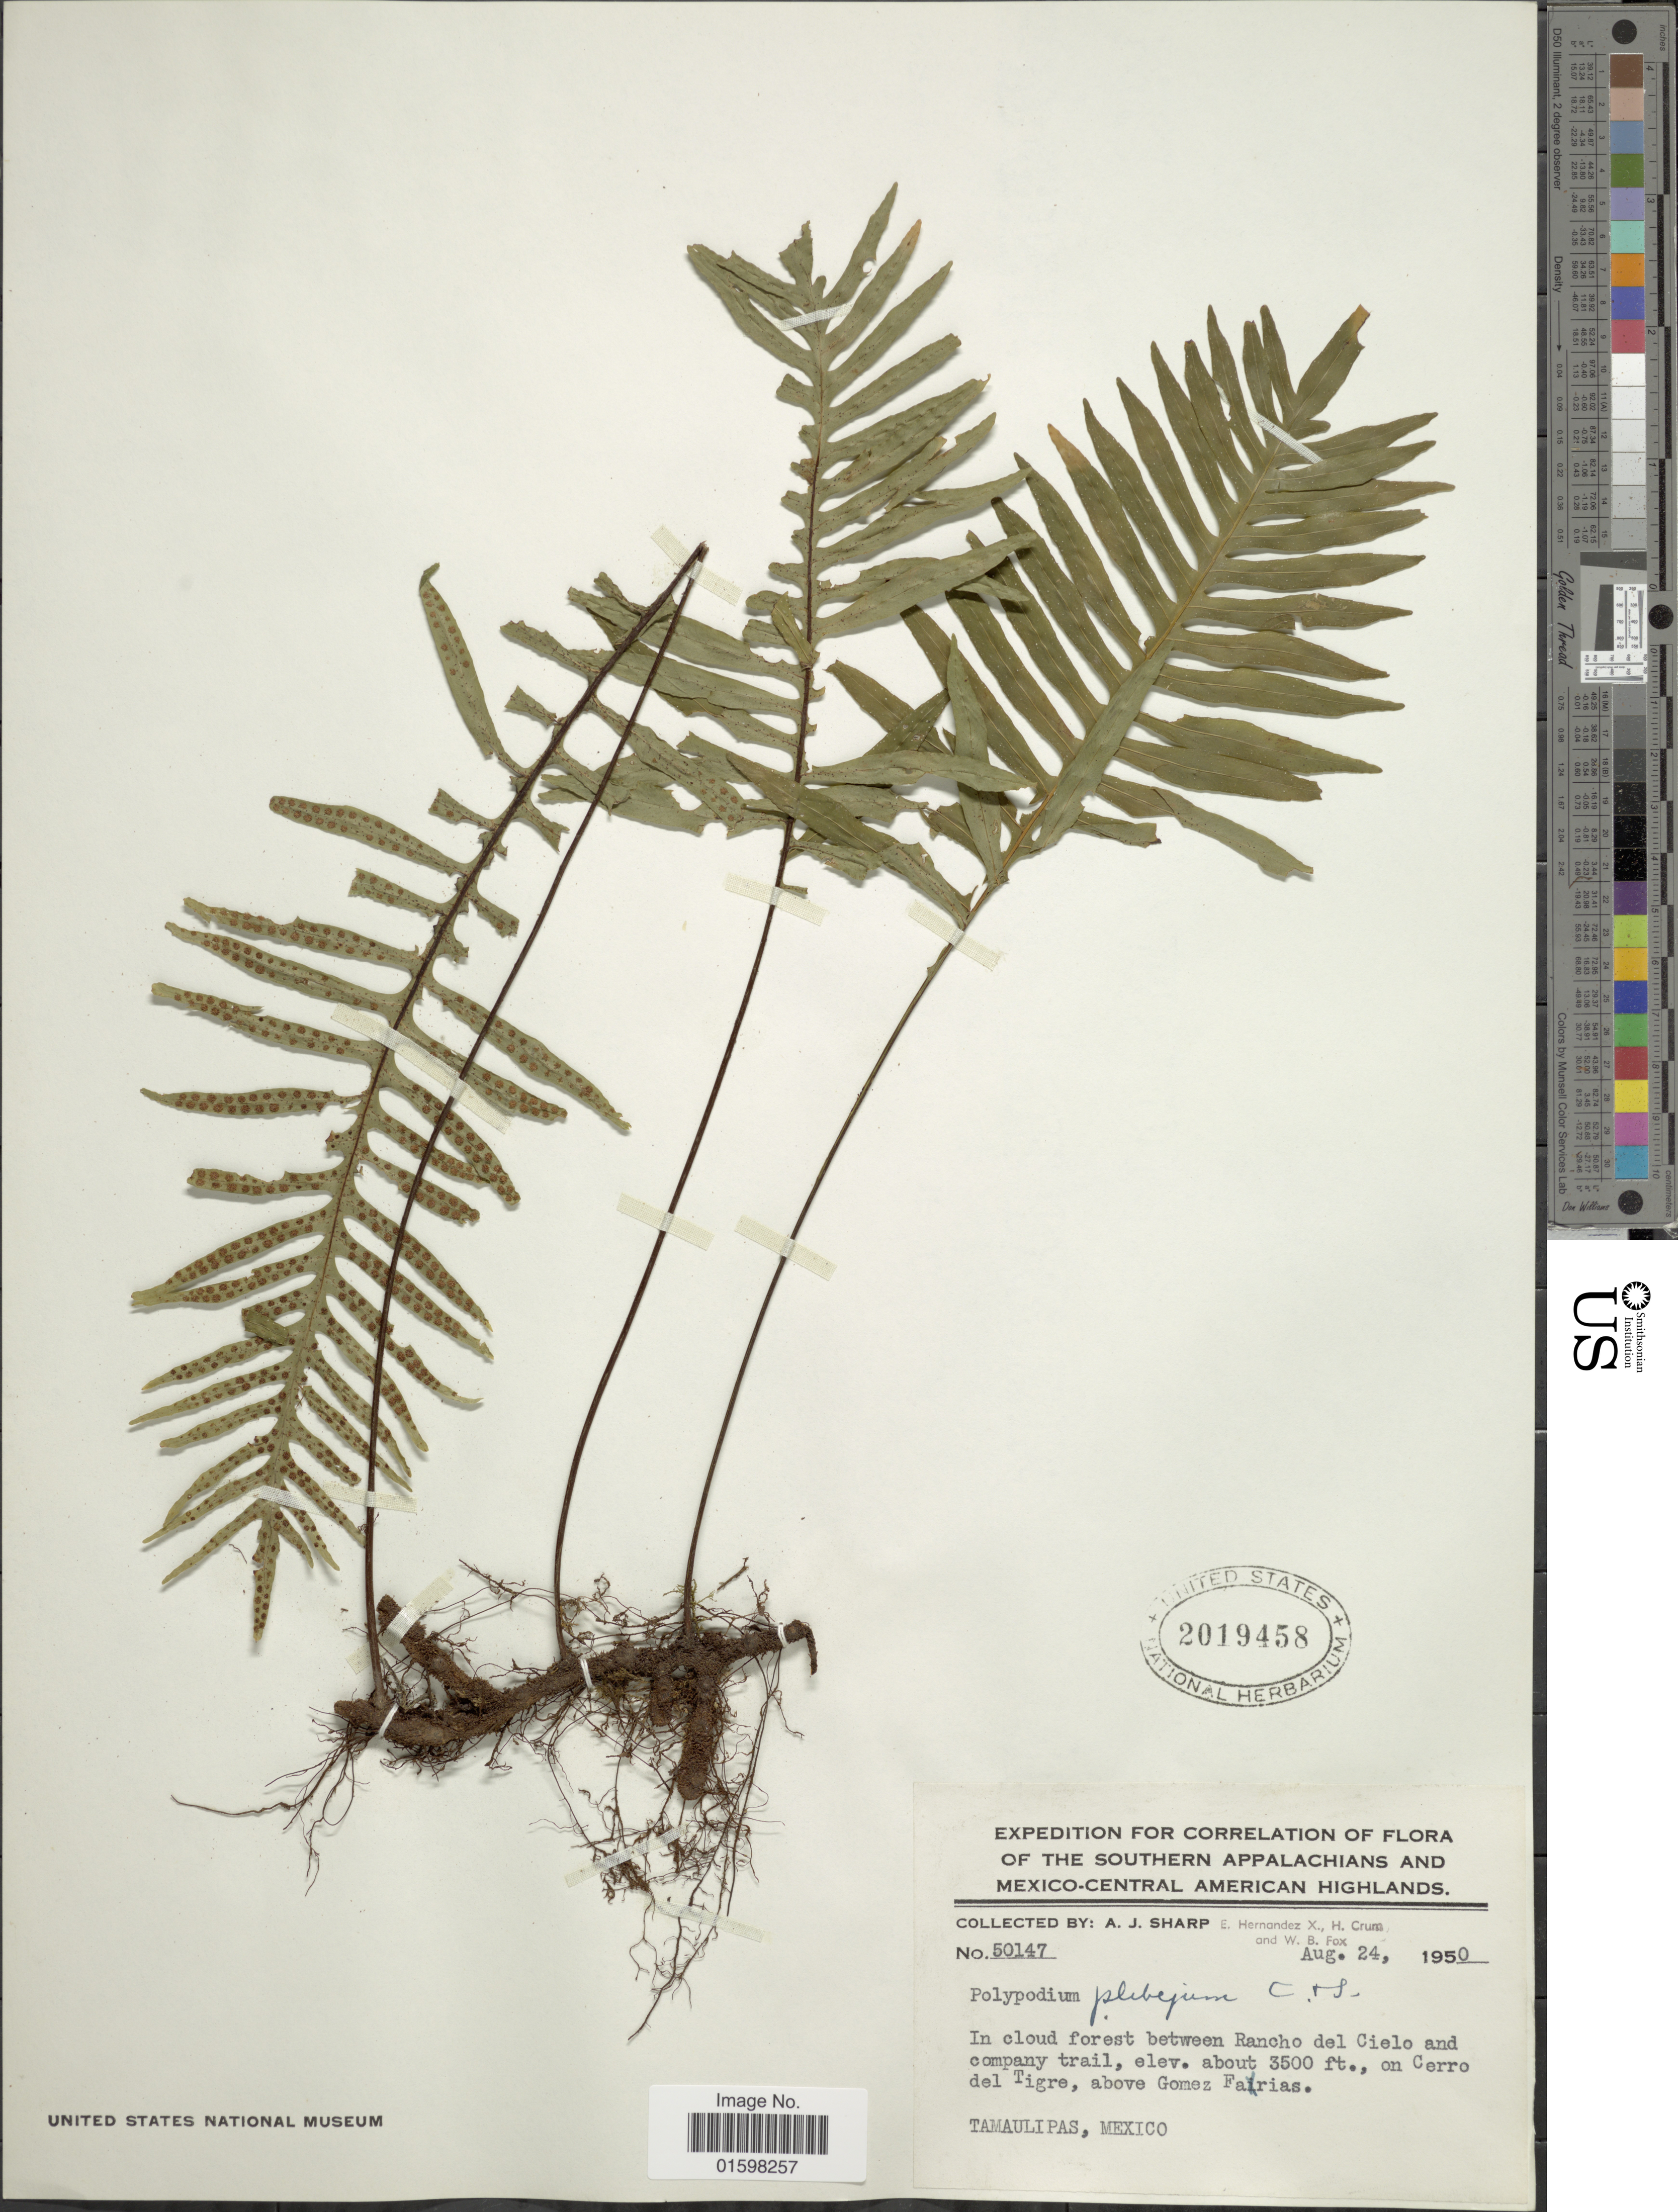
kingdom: Plantae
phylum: Tracheophyta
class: Polypodiopsida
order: Polypodiales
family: Polypodiaceae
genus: Pleopeltis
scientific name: Pleopeltis plebeia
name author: (Schltdl. ex Cham.) A.R. Sm. & Tejero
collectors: A. J. Sharp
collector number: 50147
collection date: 1950-08-24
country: Mexico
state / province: Tamaulipas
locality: In cloud forest between Rancho del Cielo and company trail, on Cerro del Tigre, above Gomez Farias. Southern Appalachians and Mexico-Central American Highlands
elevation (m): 1067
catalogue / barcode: US 2019458